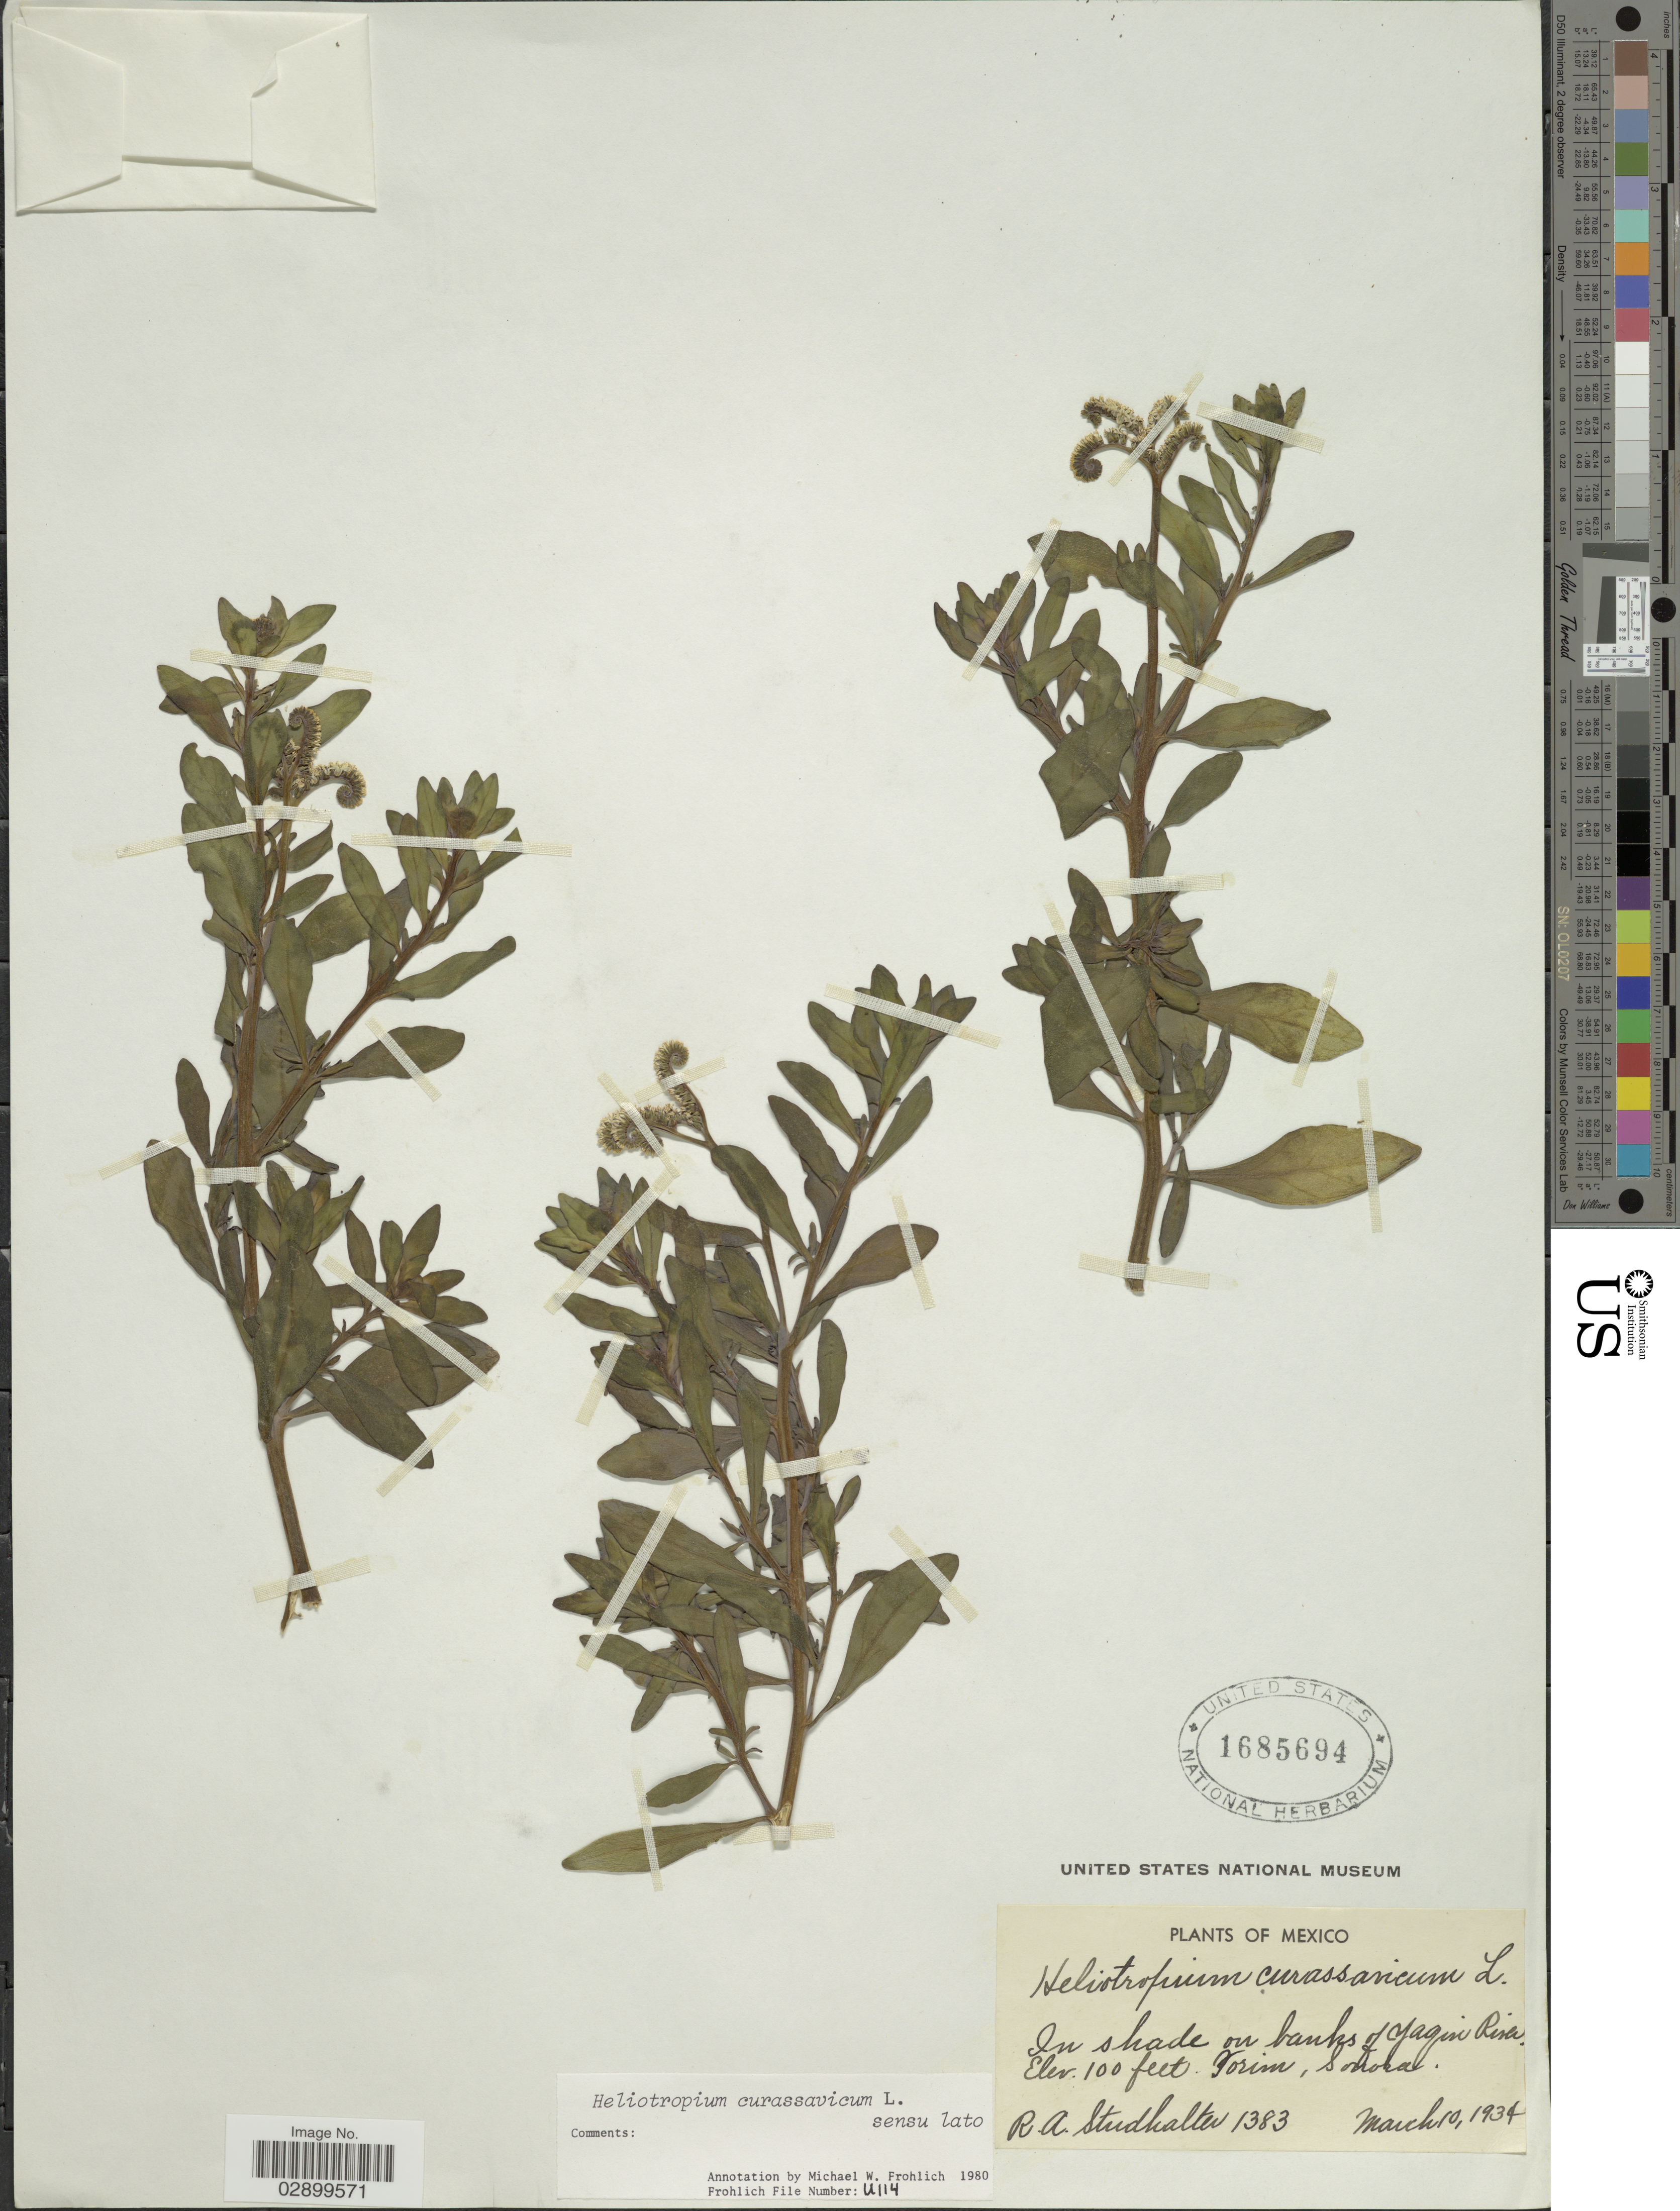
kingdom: Plantae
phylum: Tracheophyta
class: Magnoliopsida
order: Boraginales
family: Heliotropiaceae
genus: Heliotropium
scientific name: Heliotropium curassavicum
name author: L.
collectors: R. Studhalter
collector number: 1383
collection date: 1934-03-10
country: Mexico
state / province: Sonora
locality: In shade on banks of Yaqui River, Torim.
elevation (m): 30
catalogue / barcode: US 1685694